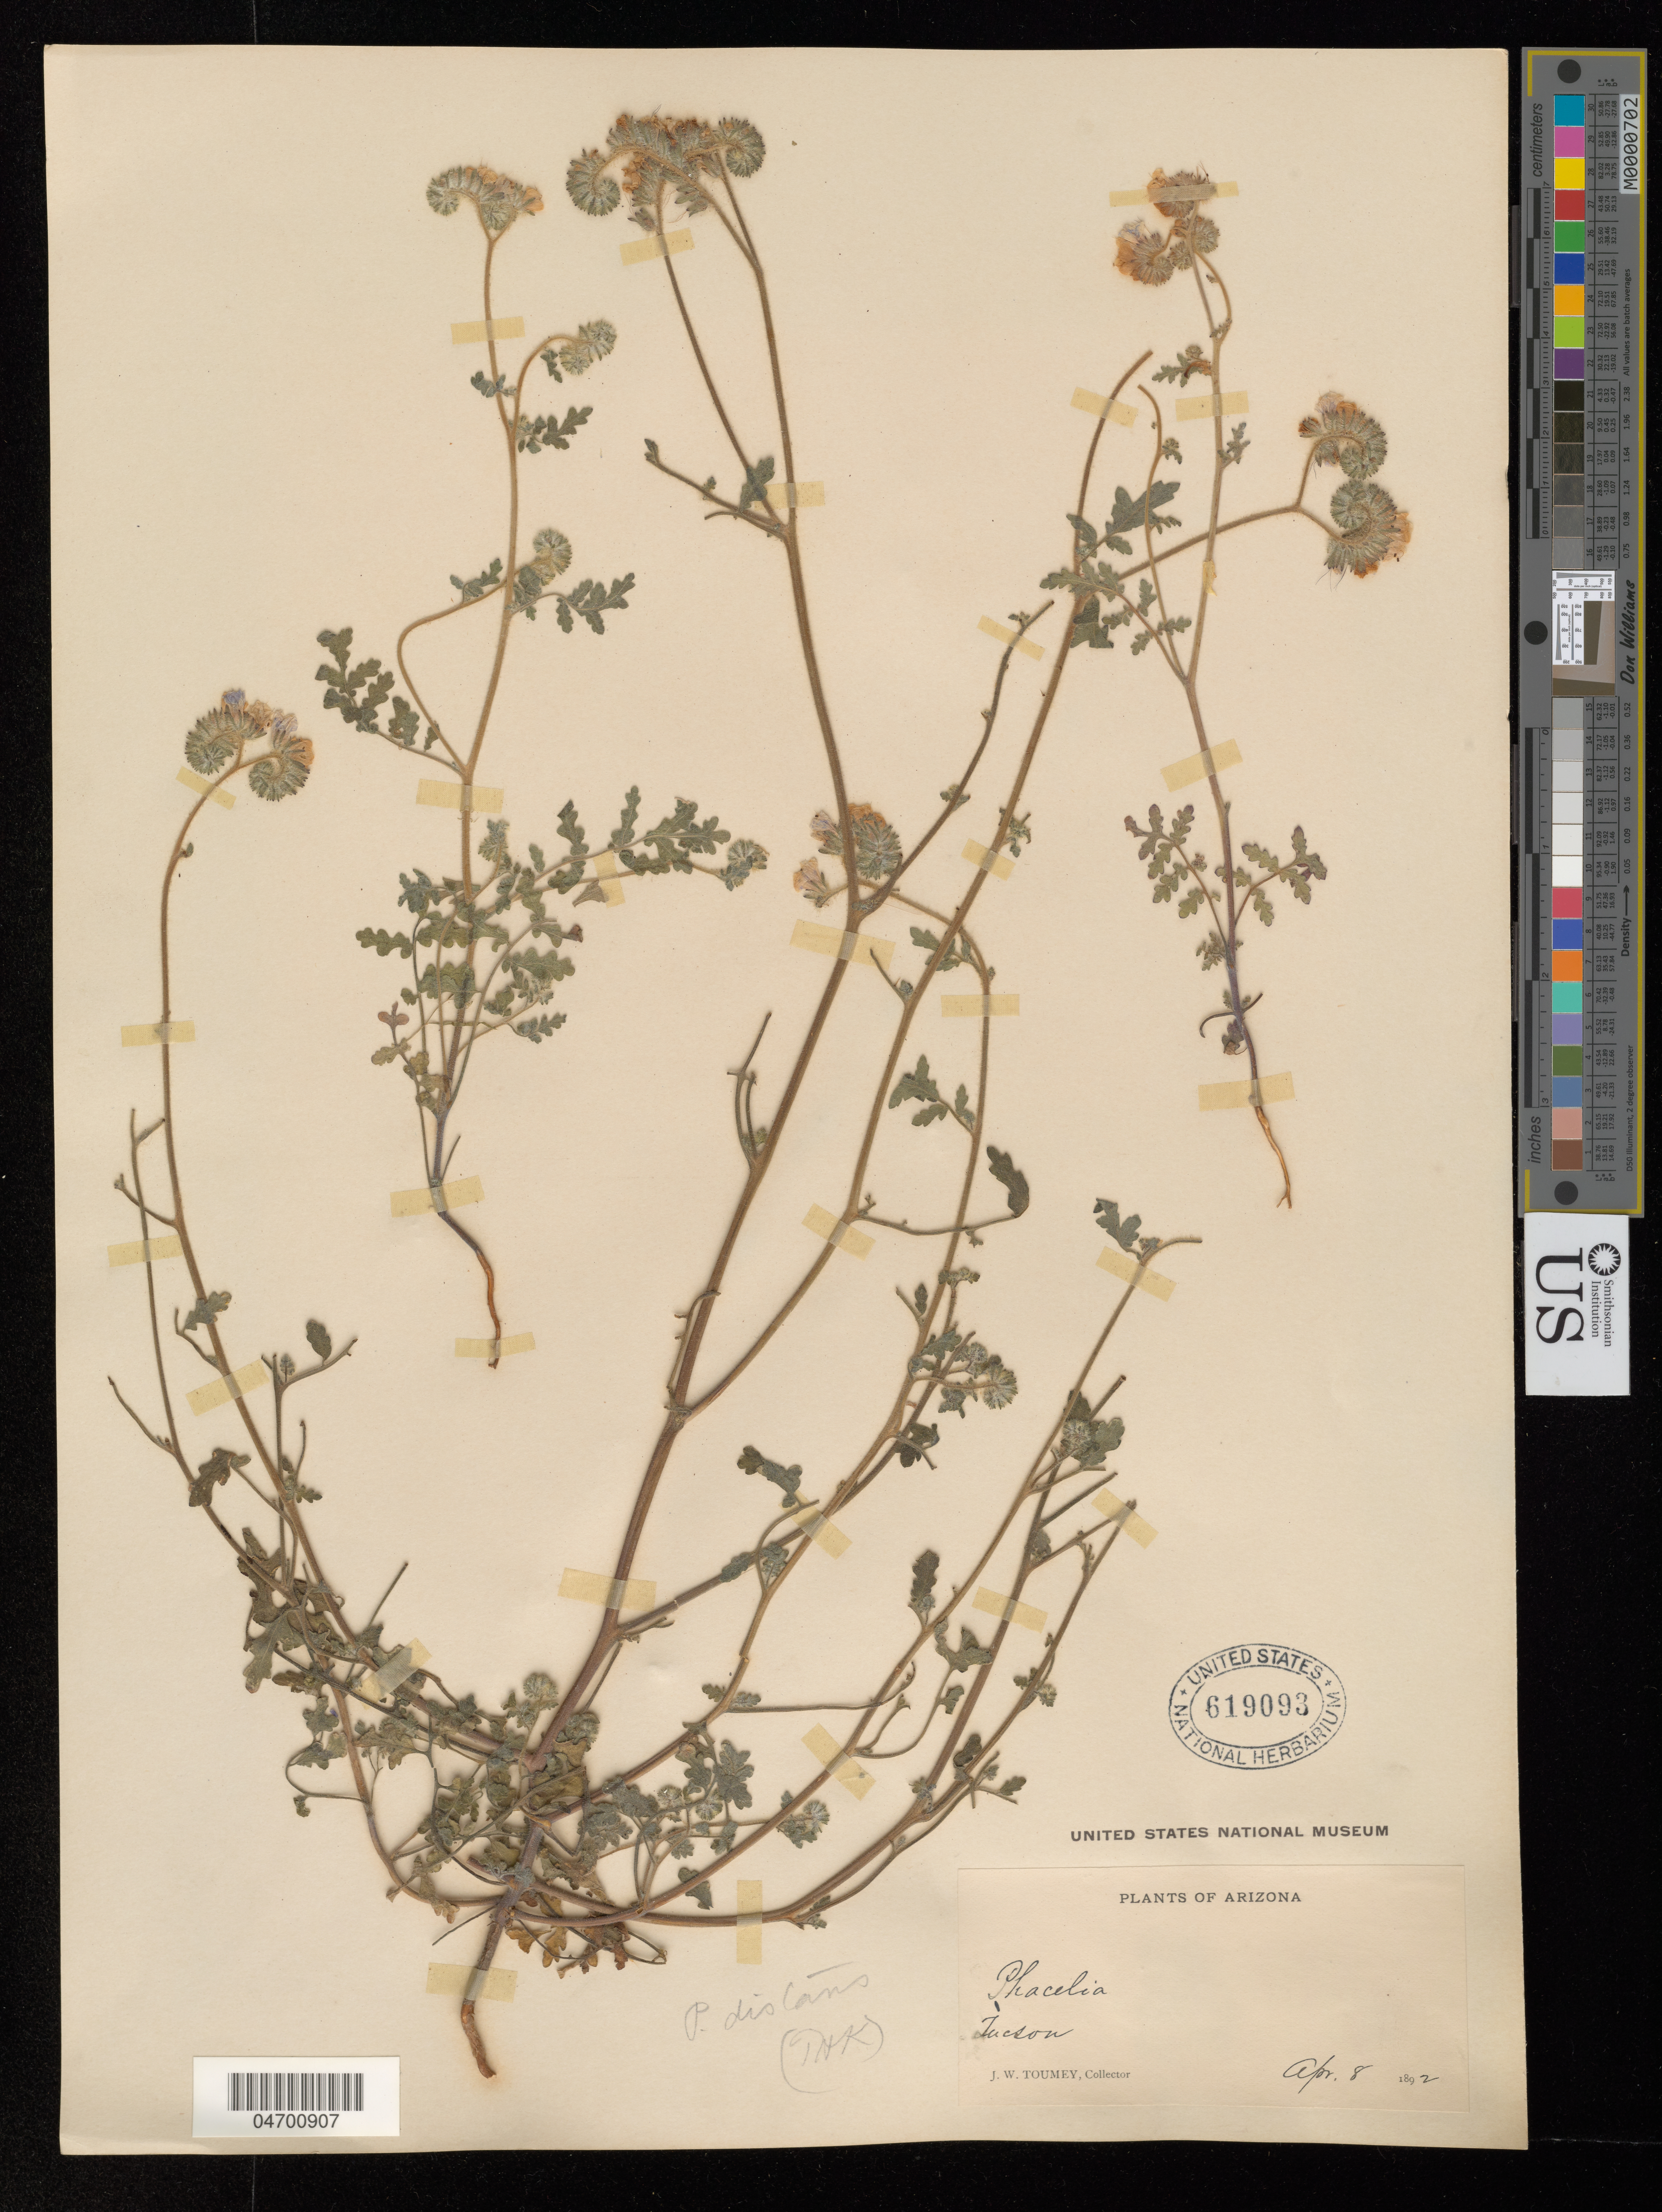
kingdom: Plantae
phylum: Tracheophyta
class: Magnoliopsida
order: Boraginales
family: Hydrophyllaceae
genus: Phacelia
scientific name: Phacelia distans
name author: Benth.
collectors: J. W. Toumey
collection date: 1892-04-08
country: United States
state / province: Arizona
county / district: Pima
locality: Tucson.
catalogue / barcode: US 619093